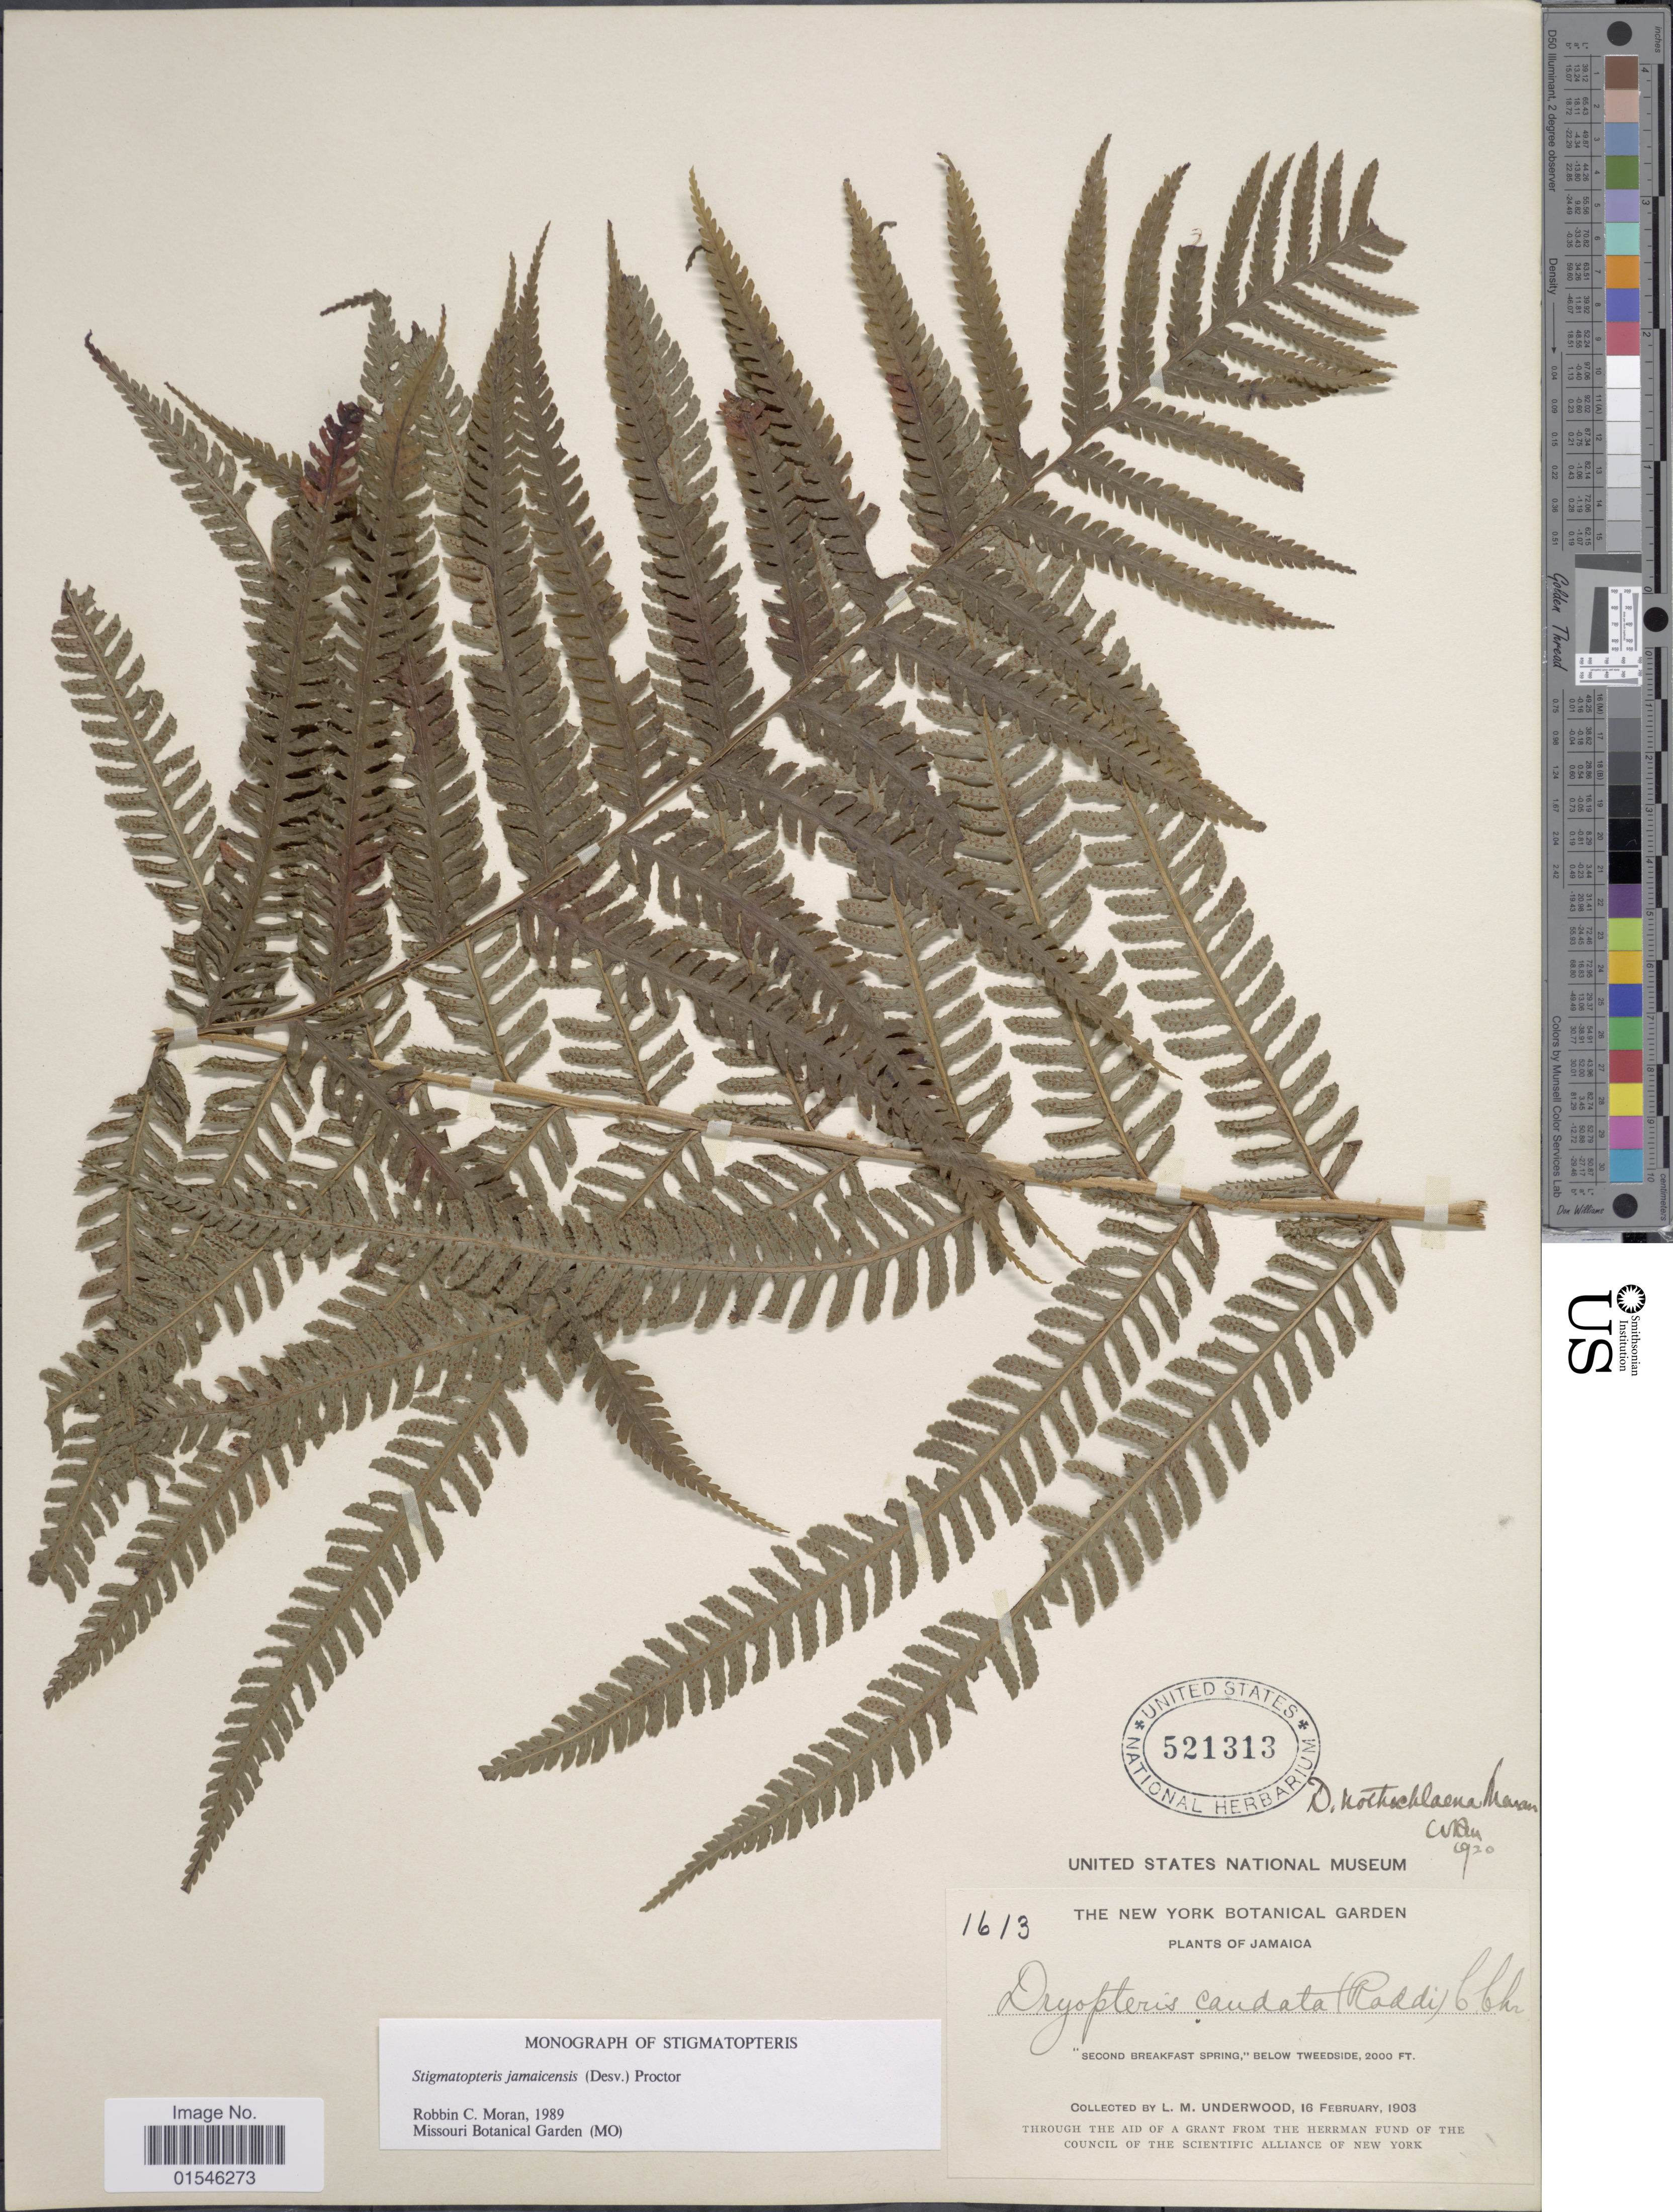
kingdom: Plantae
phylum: Tracheophyta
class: Polypodiopsida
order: Polypodiales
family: Dryopteridaceae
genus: Stigmatopteris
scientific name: Stigmatopteris jamaicensis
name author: (Desv.) Proctor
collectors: L. M. Underwood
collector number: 1613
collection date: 1903-02-16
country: Jamaica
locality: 'Second Breakfast Spring,' below Tweeside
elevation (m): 610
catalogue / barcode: US 521313